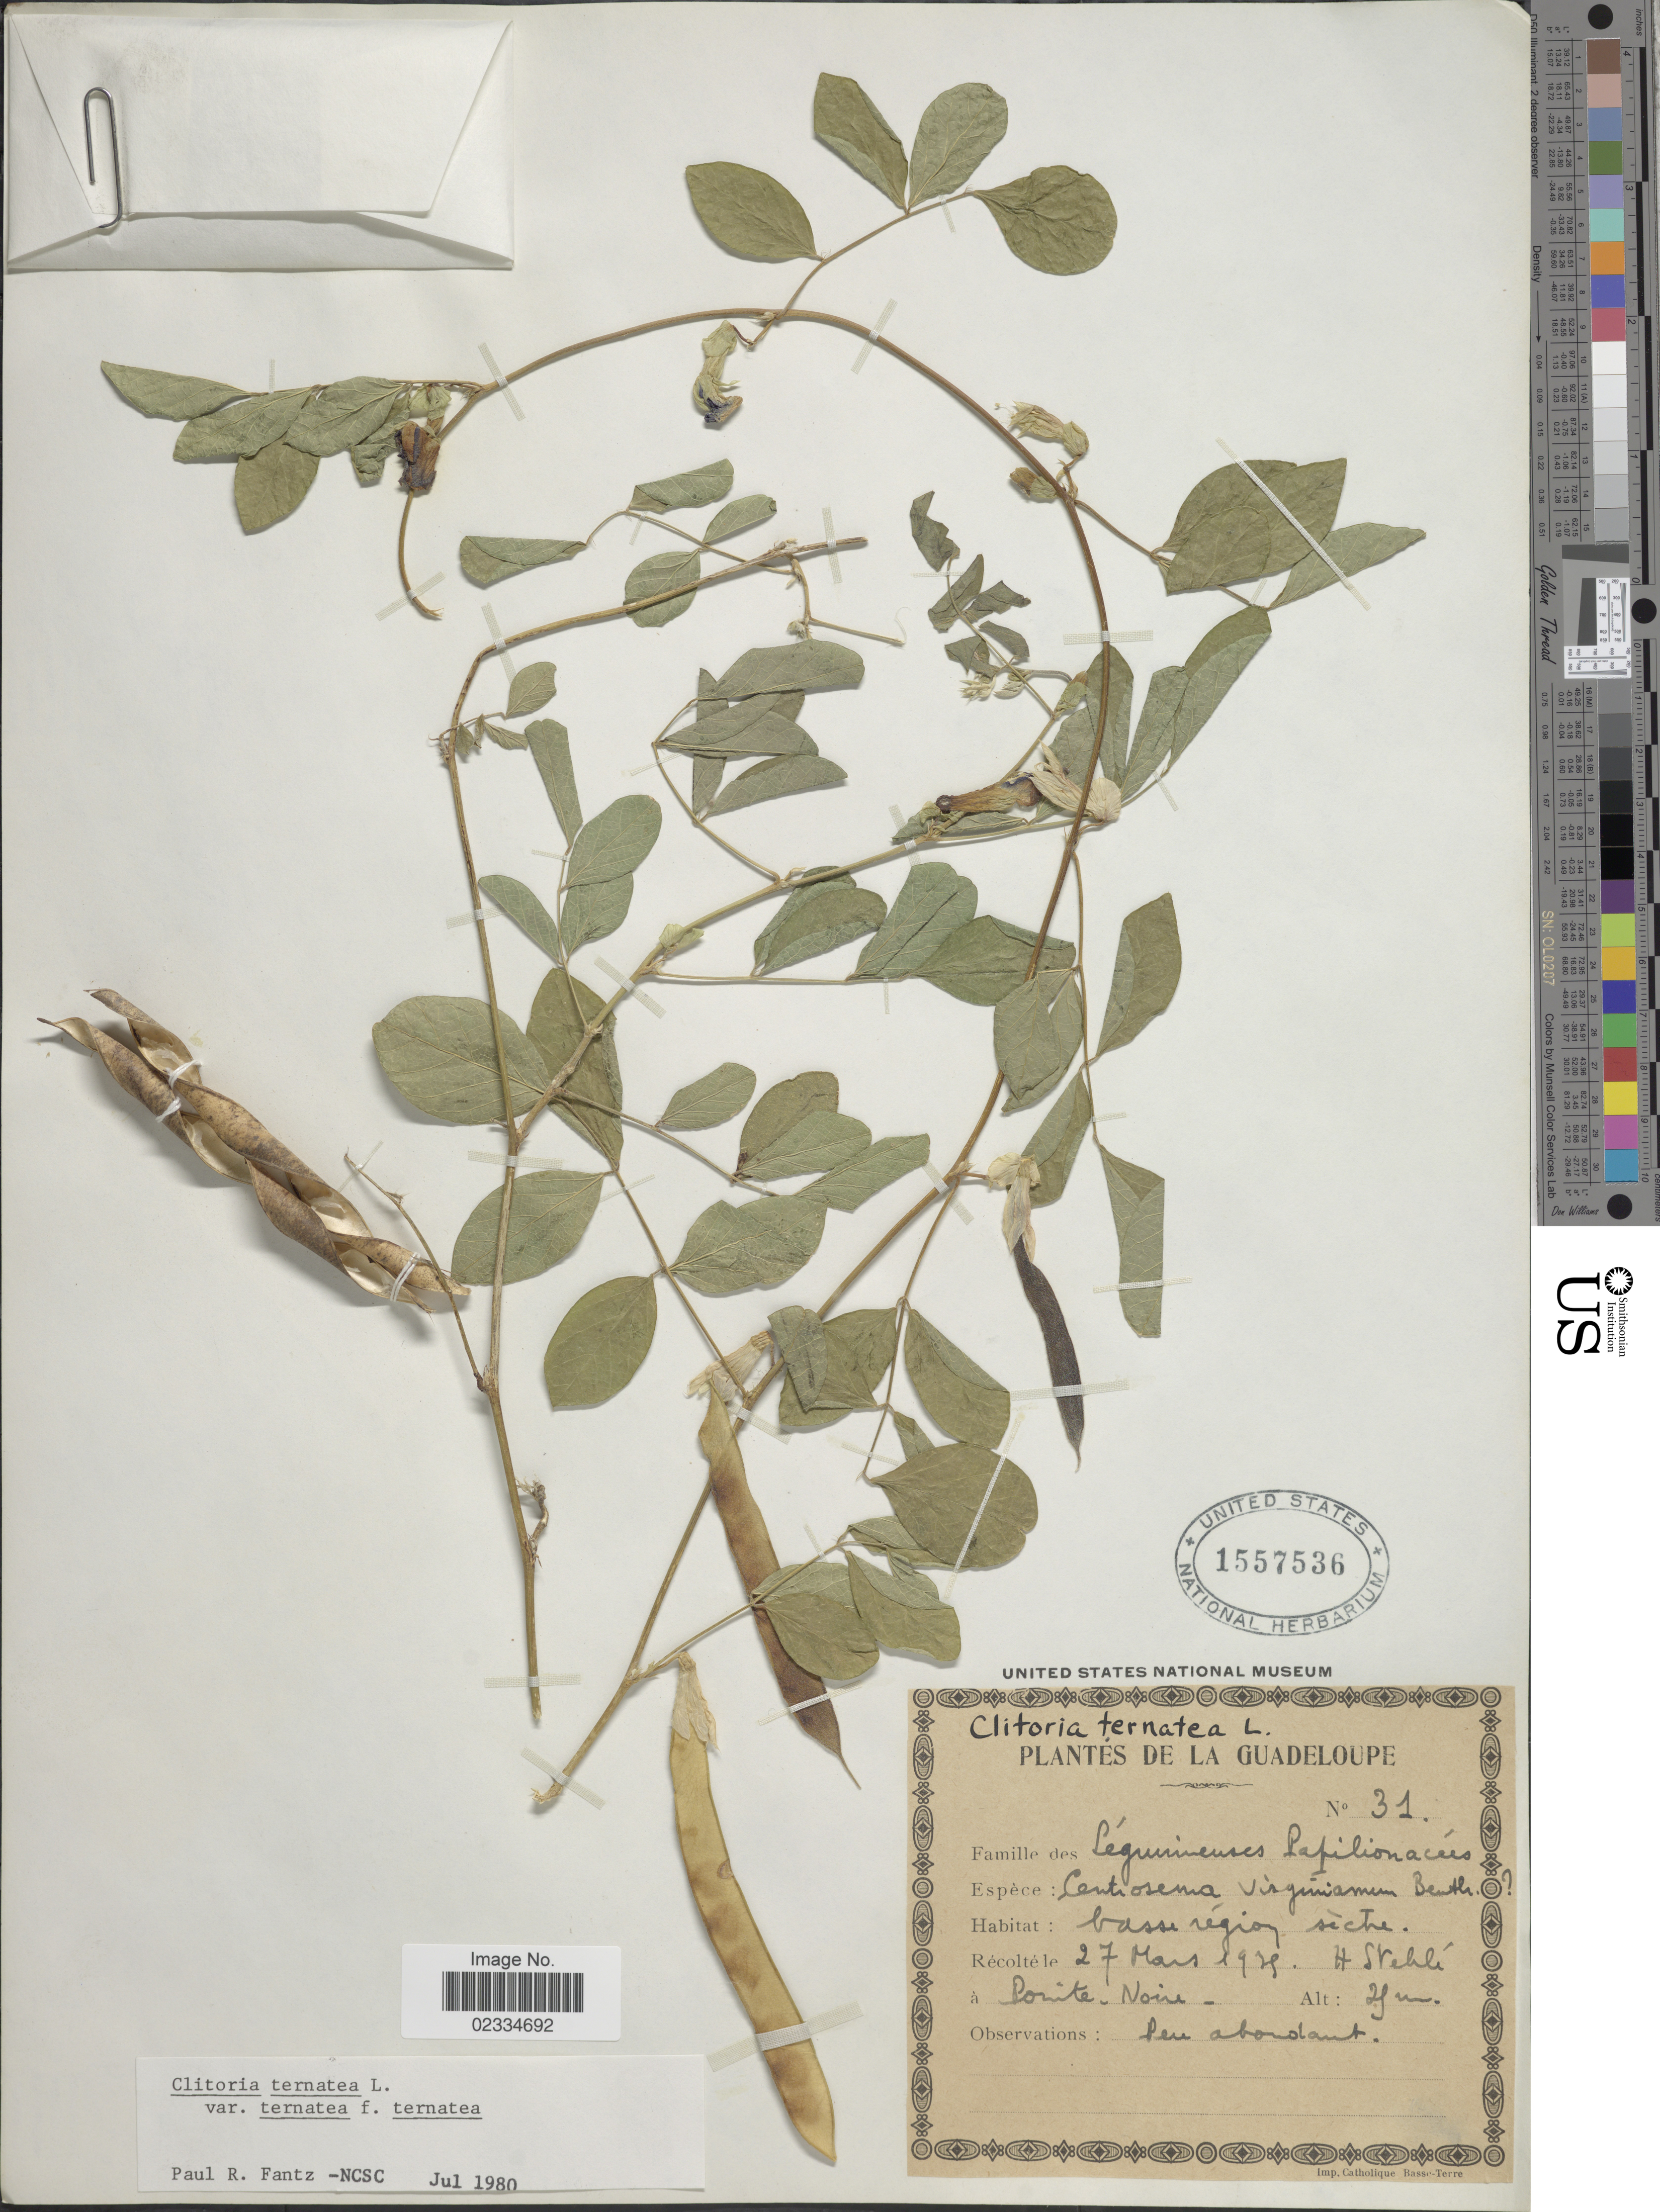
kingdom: Plantae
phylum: Tracheophyta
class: Magnoliopsida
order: Fabales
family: Fabaceae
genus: Clitoria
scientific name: Clitoria ternatea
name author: L.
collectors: H. Stehlé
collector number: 31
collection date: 1929-03-27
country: Guadeloupe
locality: Pointe Noire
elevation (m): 29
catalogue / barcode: US 1557536